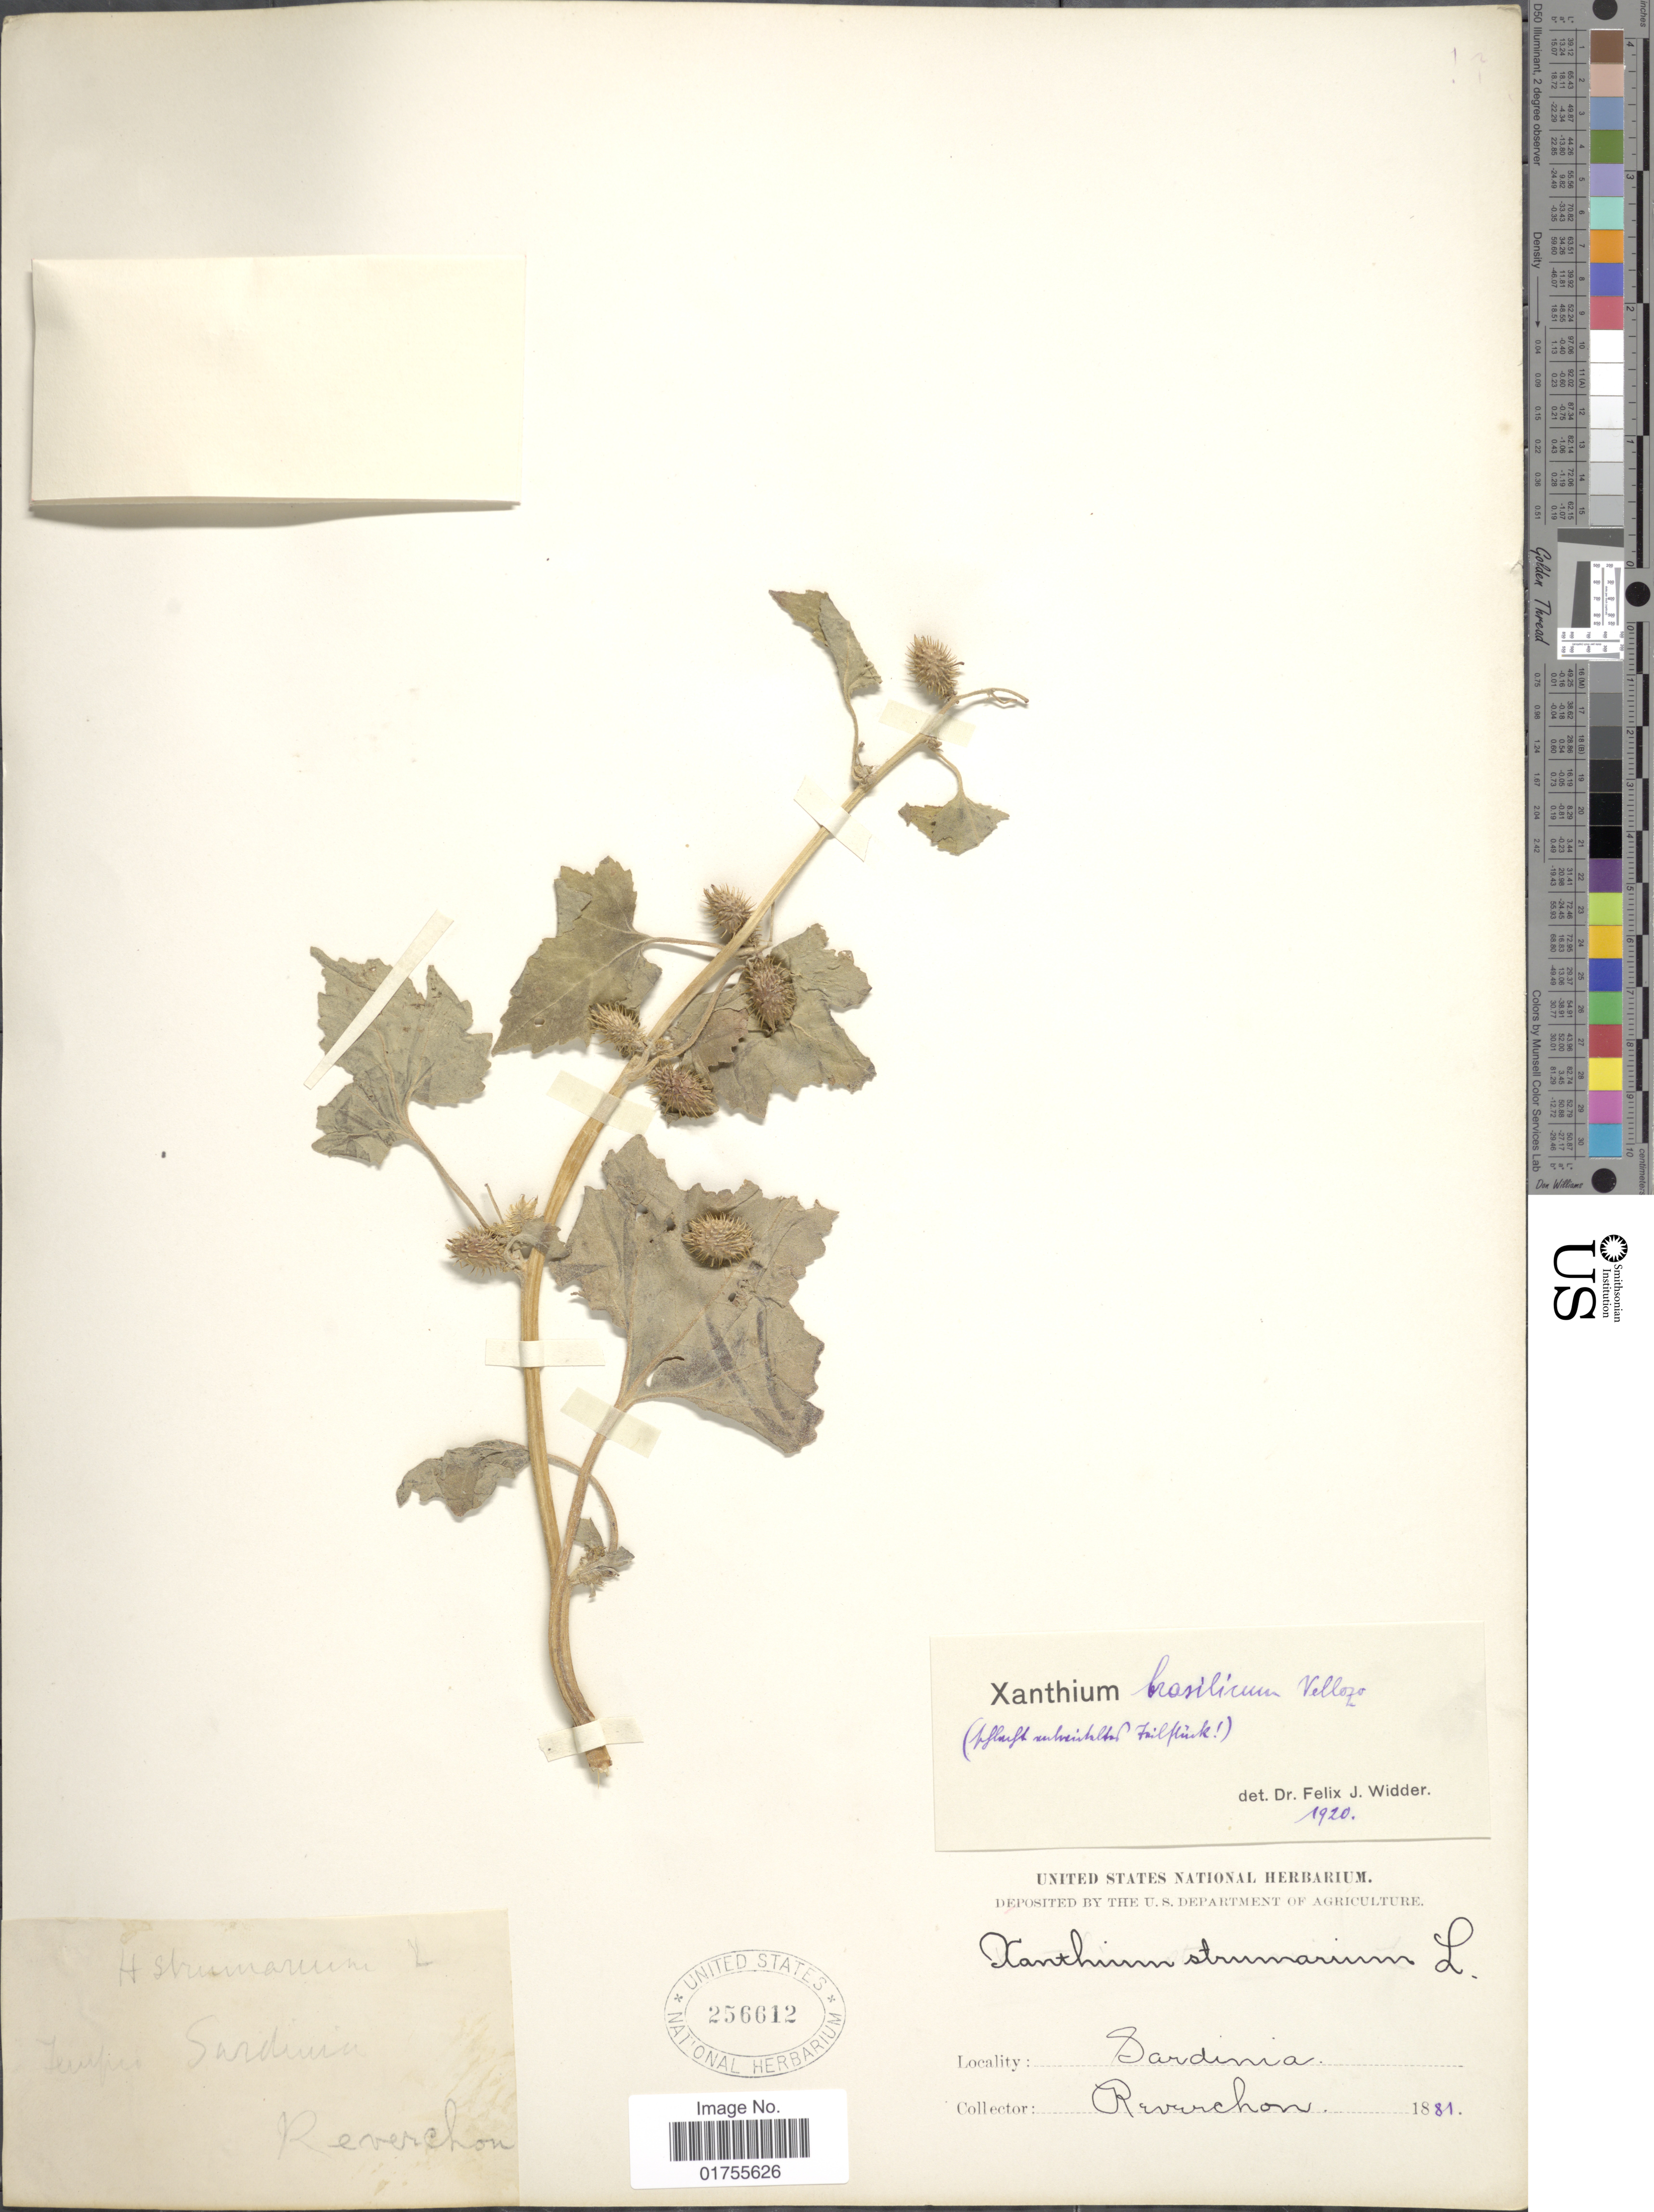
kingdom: Plantae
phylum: Tracheophyta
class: Magnoliopsida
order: Asterales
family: Asteraceae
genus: Xanthium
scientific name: Xanthium brasilicum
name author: Vell.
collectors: -. Reverchon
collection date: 1881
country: Italy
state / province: Sardegna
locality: Sardinia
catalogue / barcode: US 256612